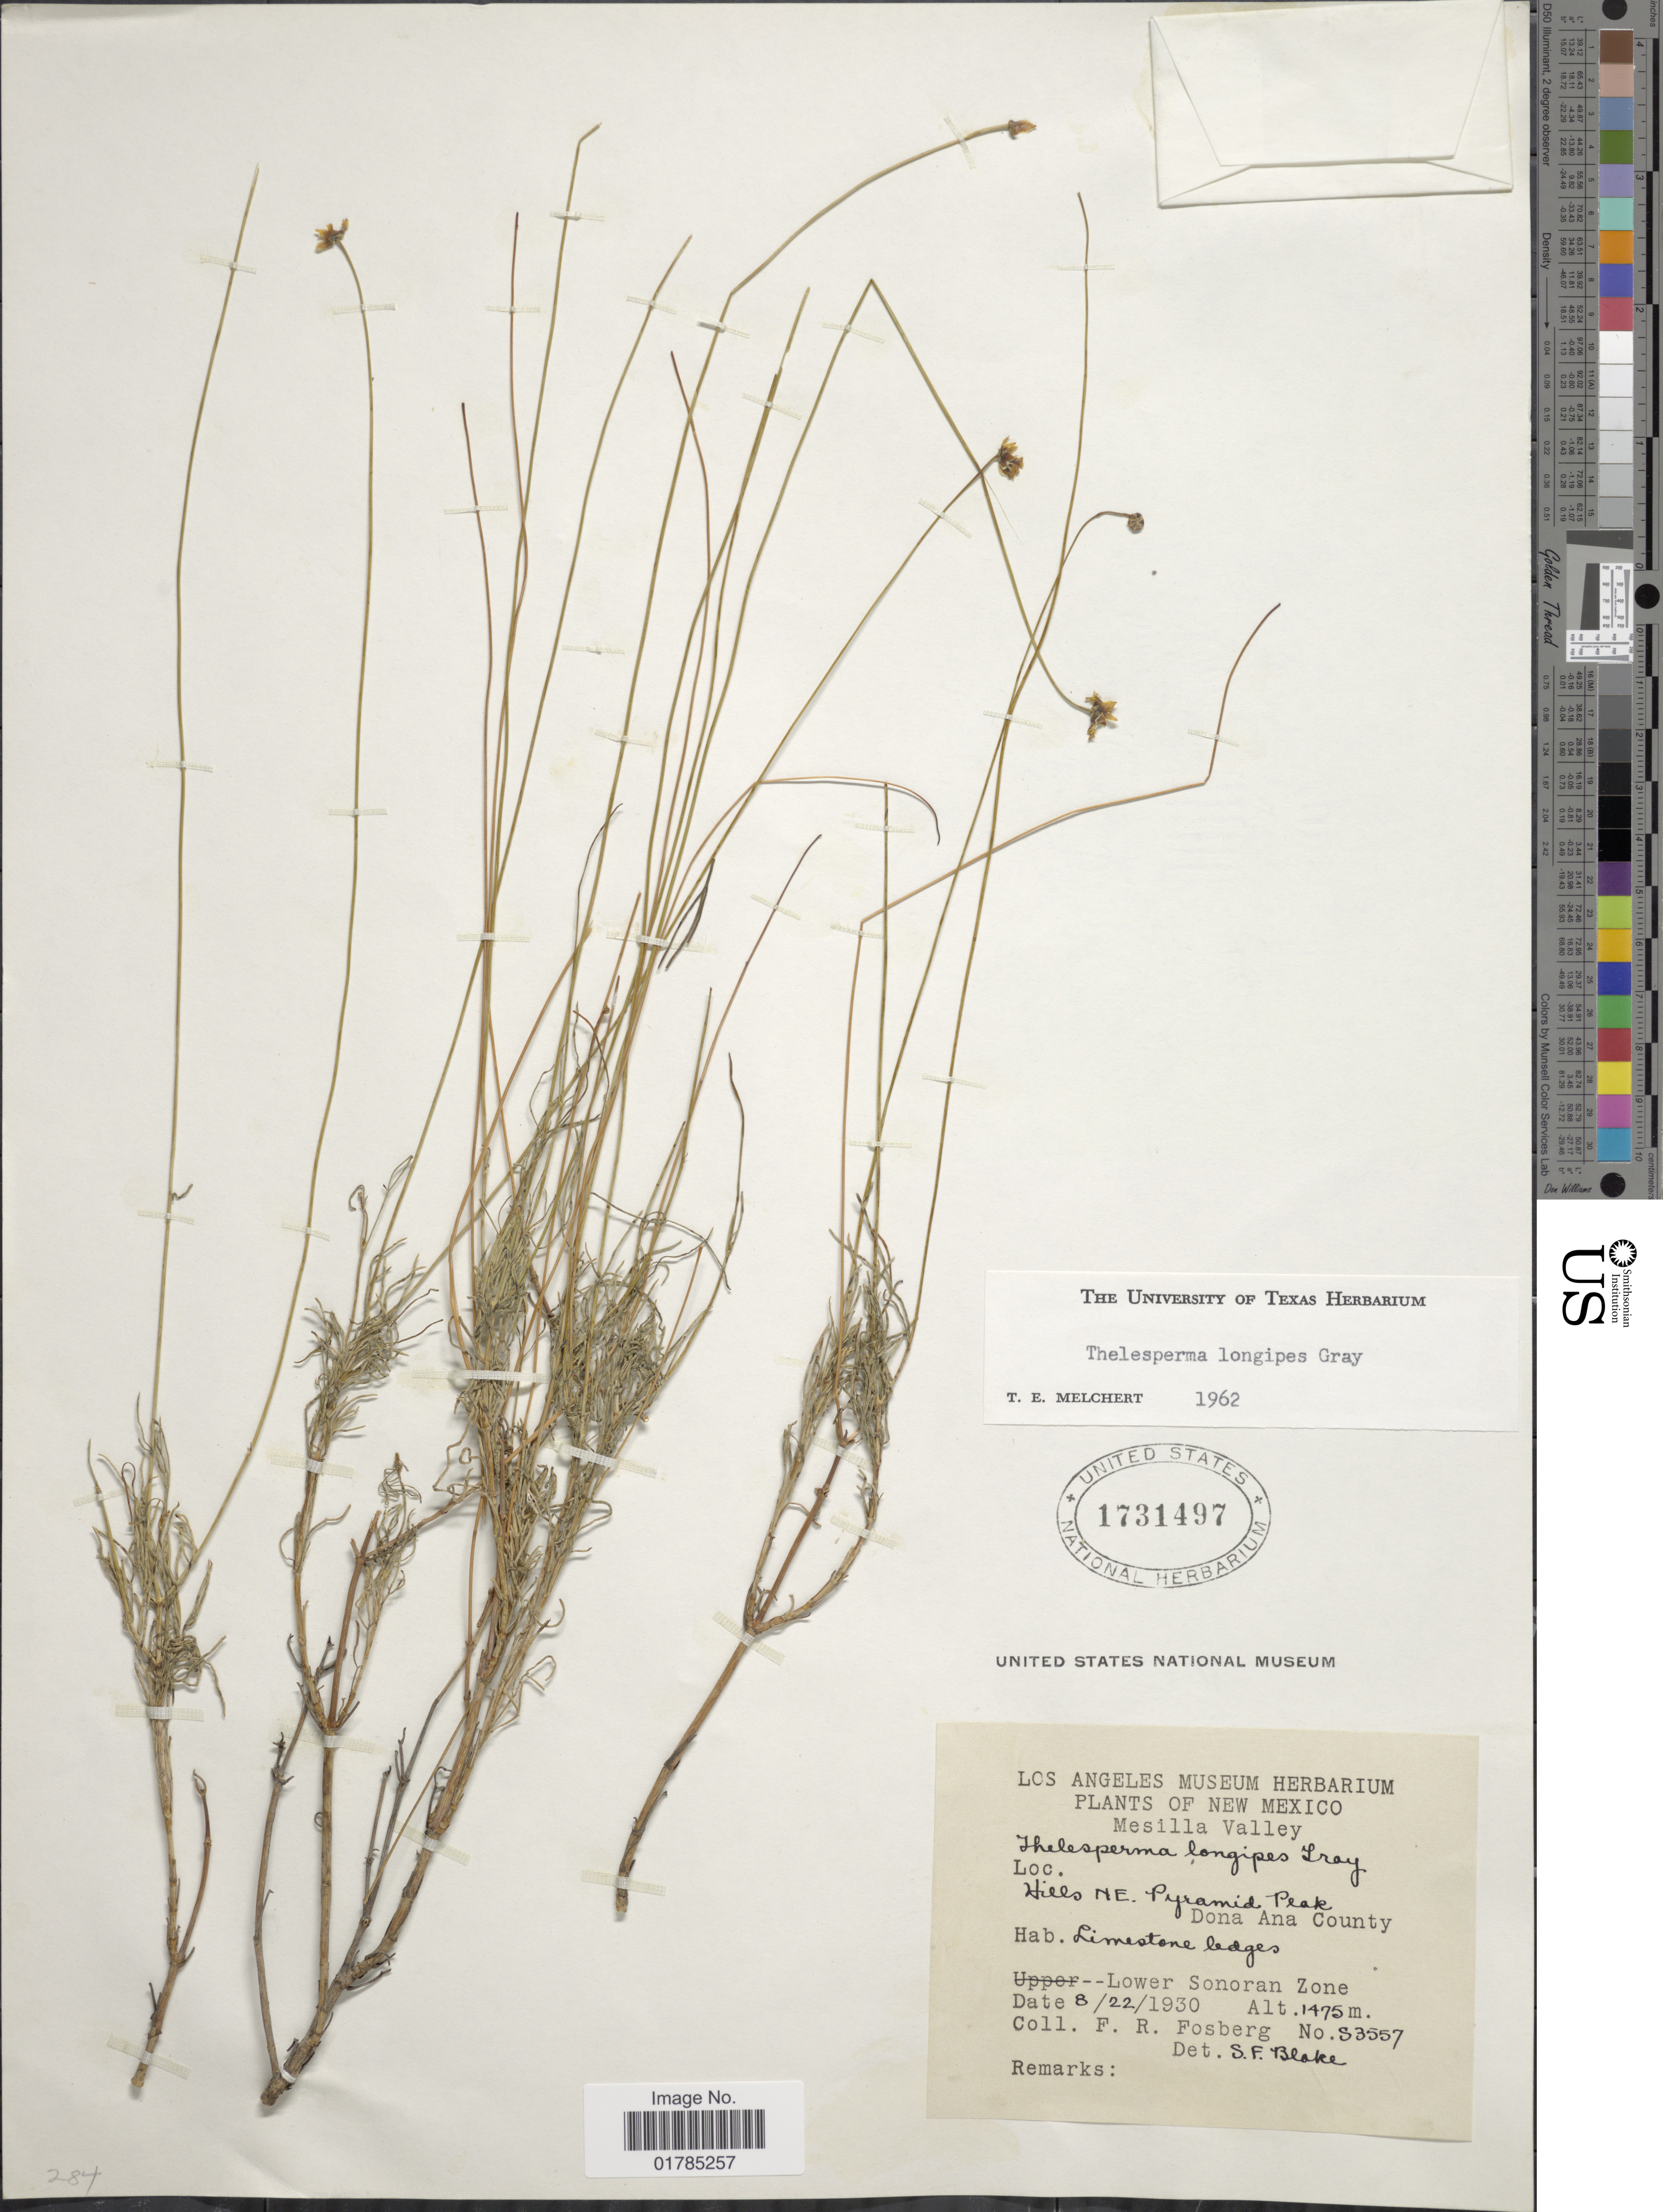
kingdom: Plantae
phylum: Tracheophyta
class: Magnoliopsida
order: Asterales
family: Asteraceae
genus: Thelesperma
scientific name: Thelesperma longipes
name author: A. Gray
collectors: F. R. Fosberg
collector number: S3557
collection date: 1930-08-22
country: Mexico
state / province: Sonora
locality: Mesilla Valley, Hills NE. Pyramid Peak Dona Ana County, Lower Sonoran Zone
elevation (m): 1475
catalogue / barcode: US 1731497